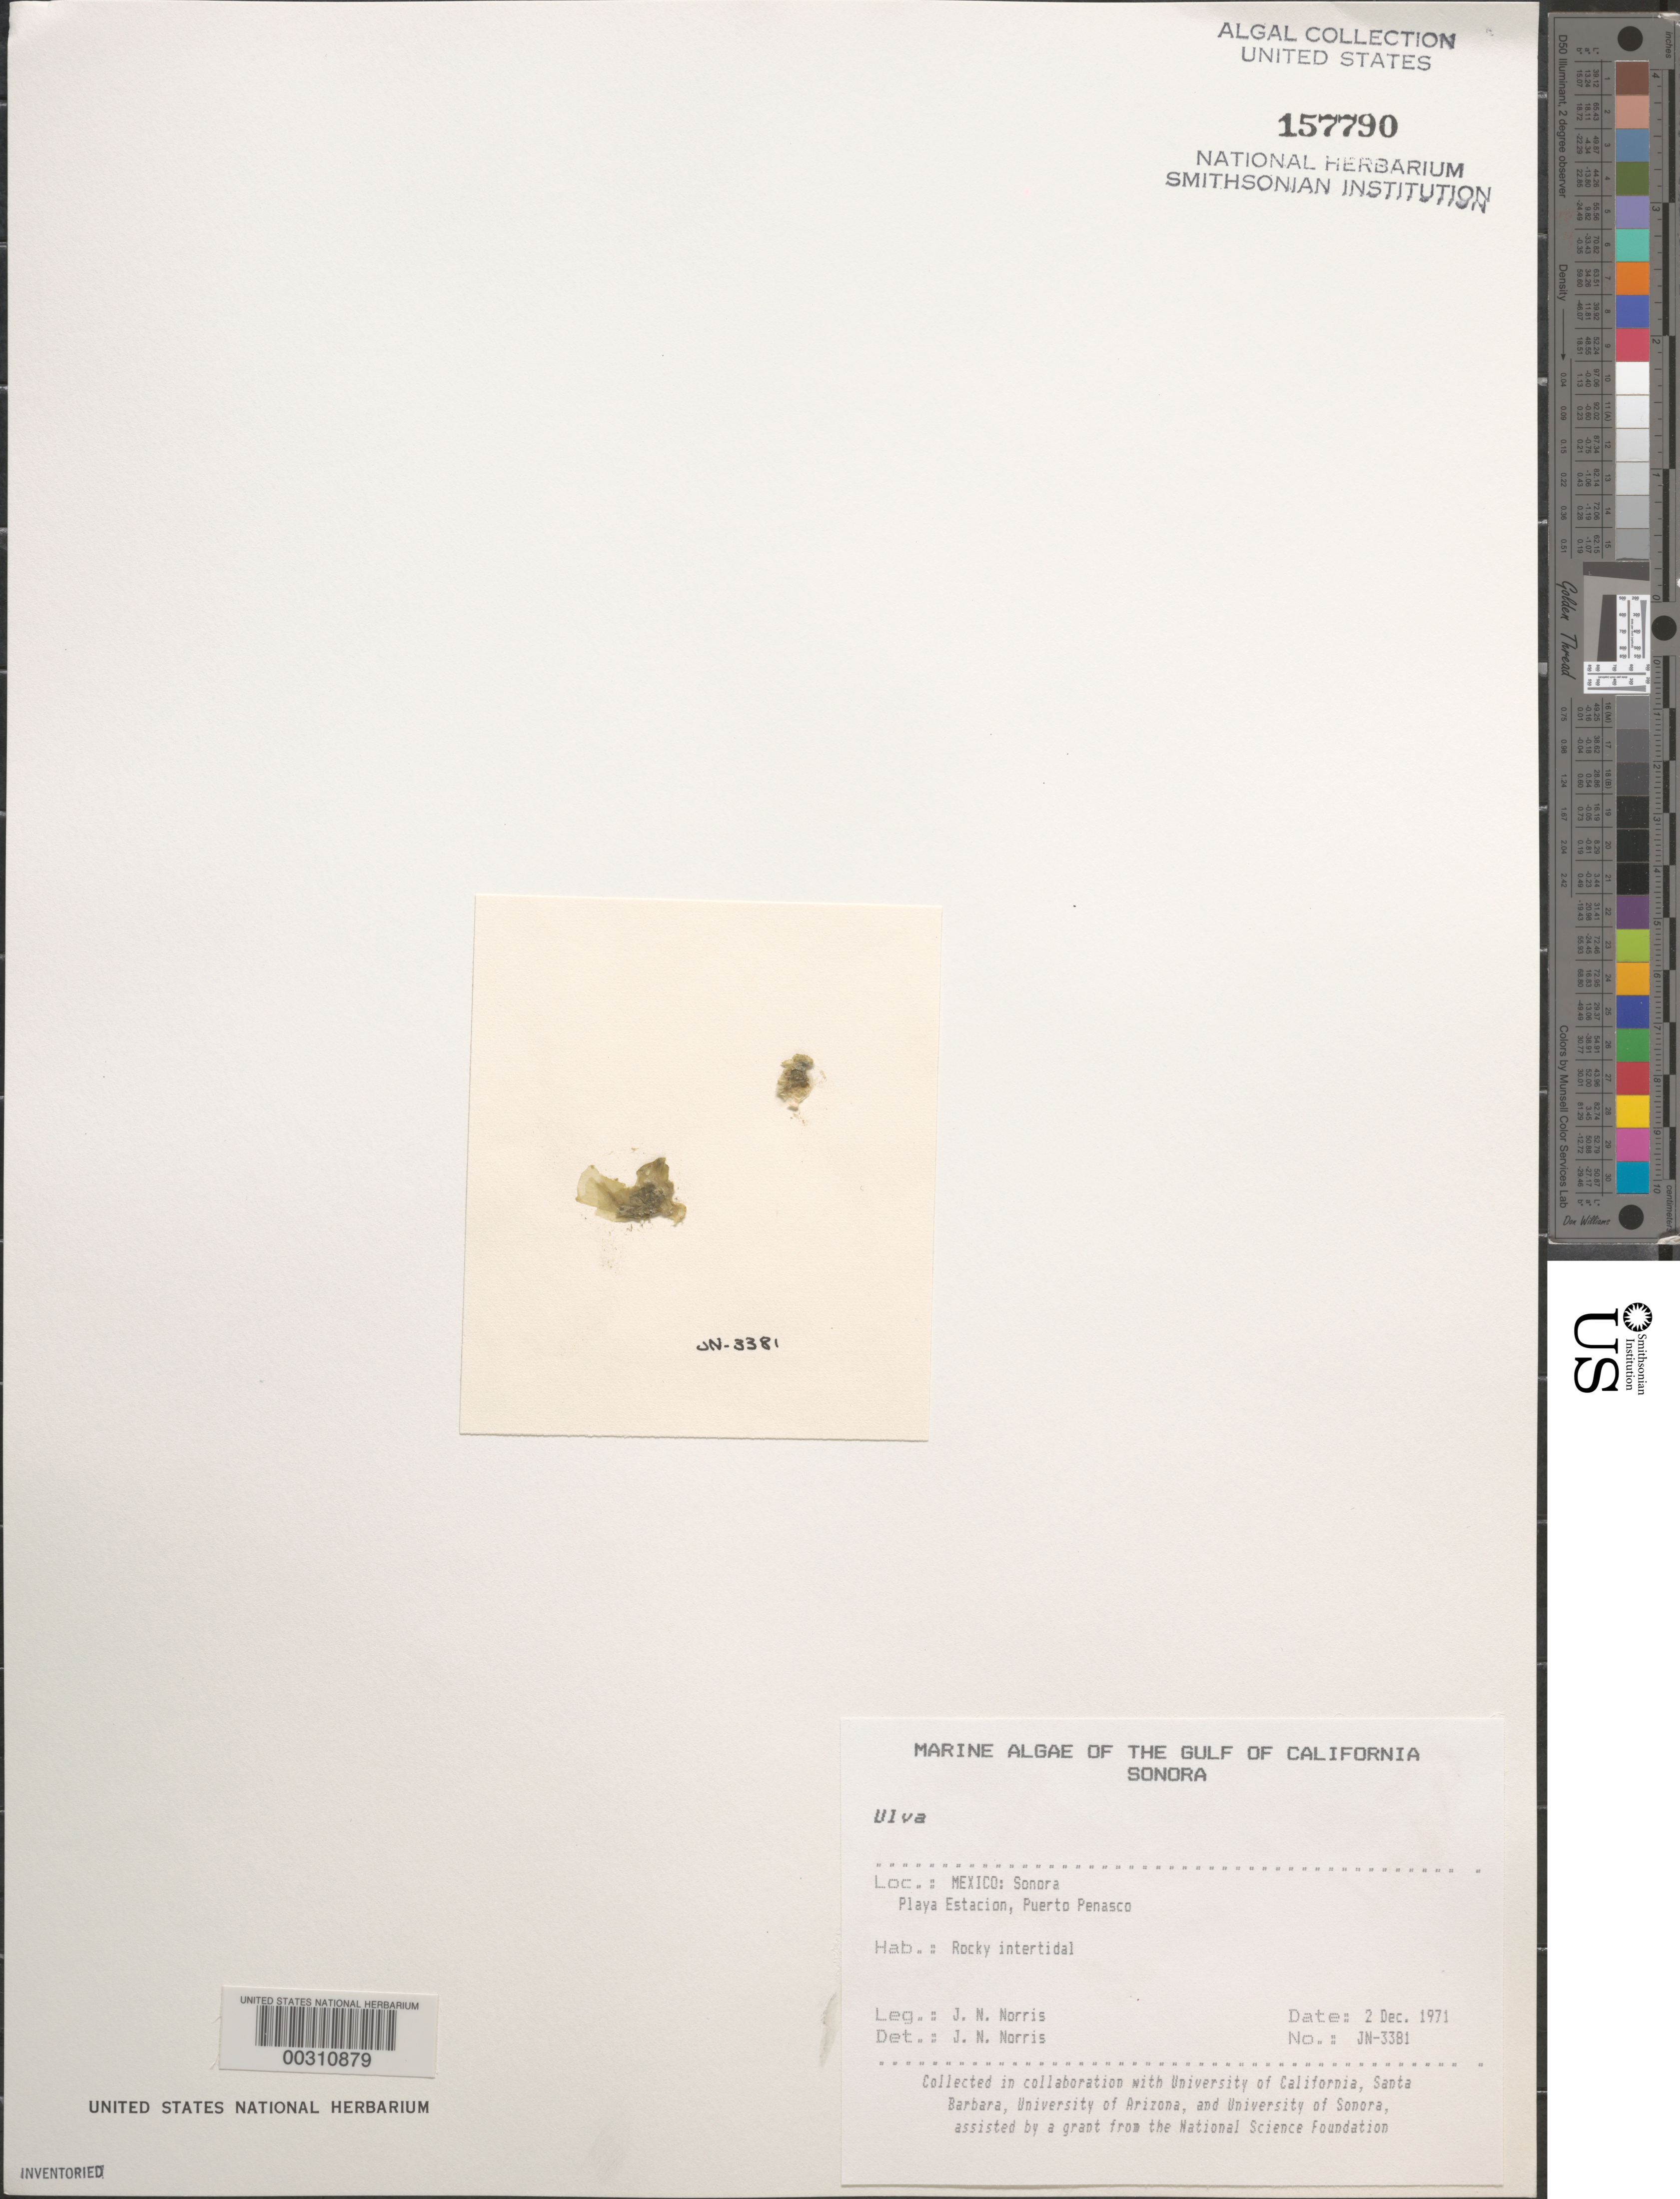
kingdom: Plantae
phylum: Chlorophyta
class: Ulvophyceae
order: Ulvales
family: Ulvaceae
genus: Ulva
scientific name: Ulva sp.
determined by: Norris, James N.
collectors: J. N. Norris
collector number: JN-3381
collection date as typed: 02 Dec 1971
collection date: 1971-12-02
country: Mexico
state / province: Sonora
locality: Playa Estacion, Puerto Penasco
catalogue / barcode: US 157790